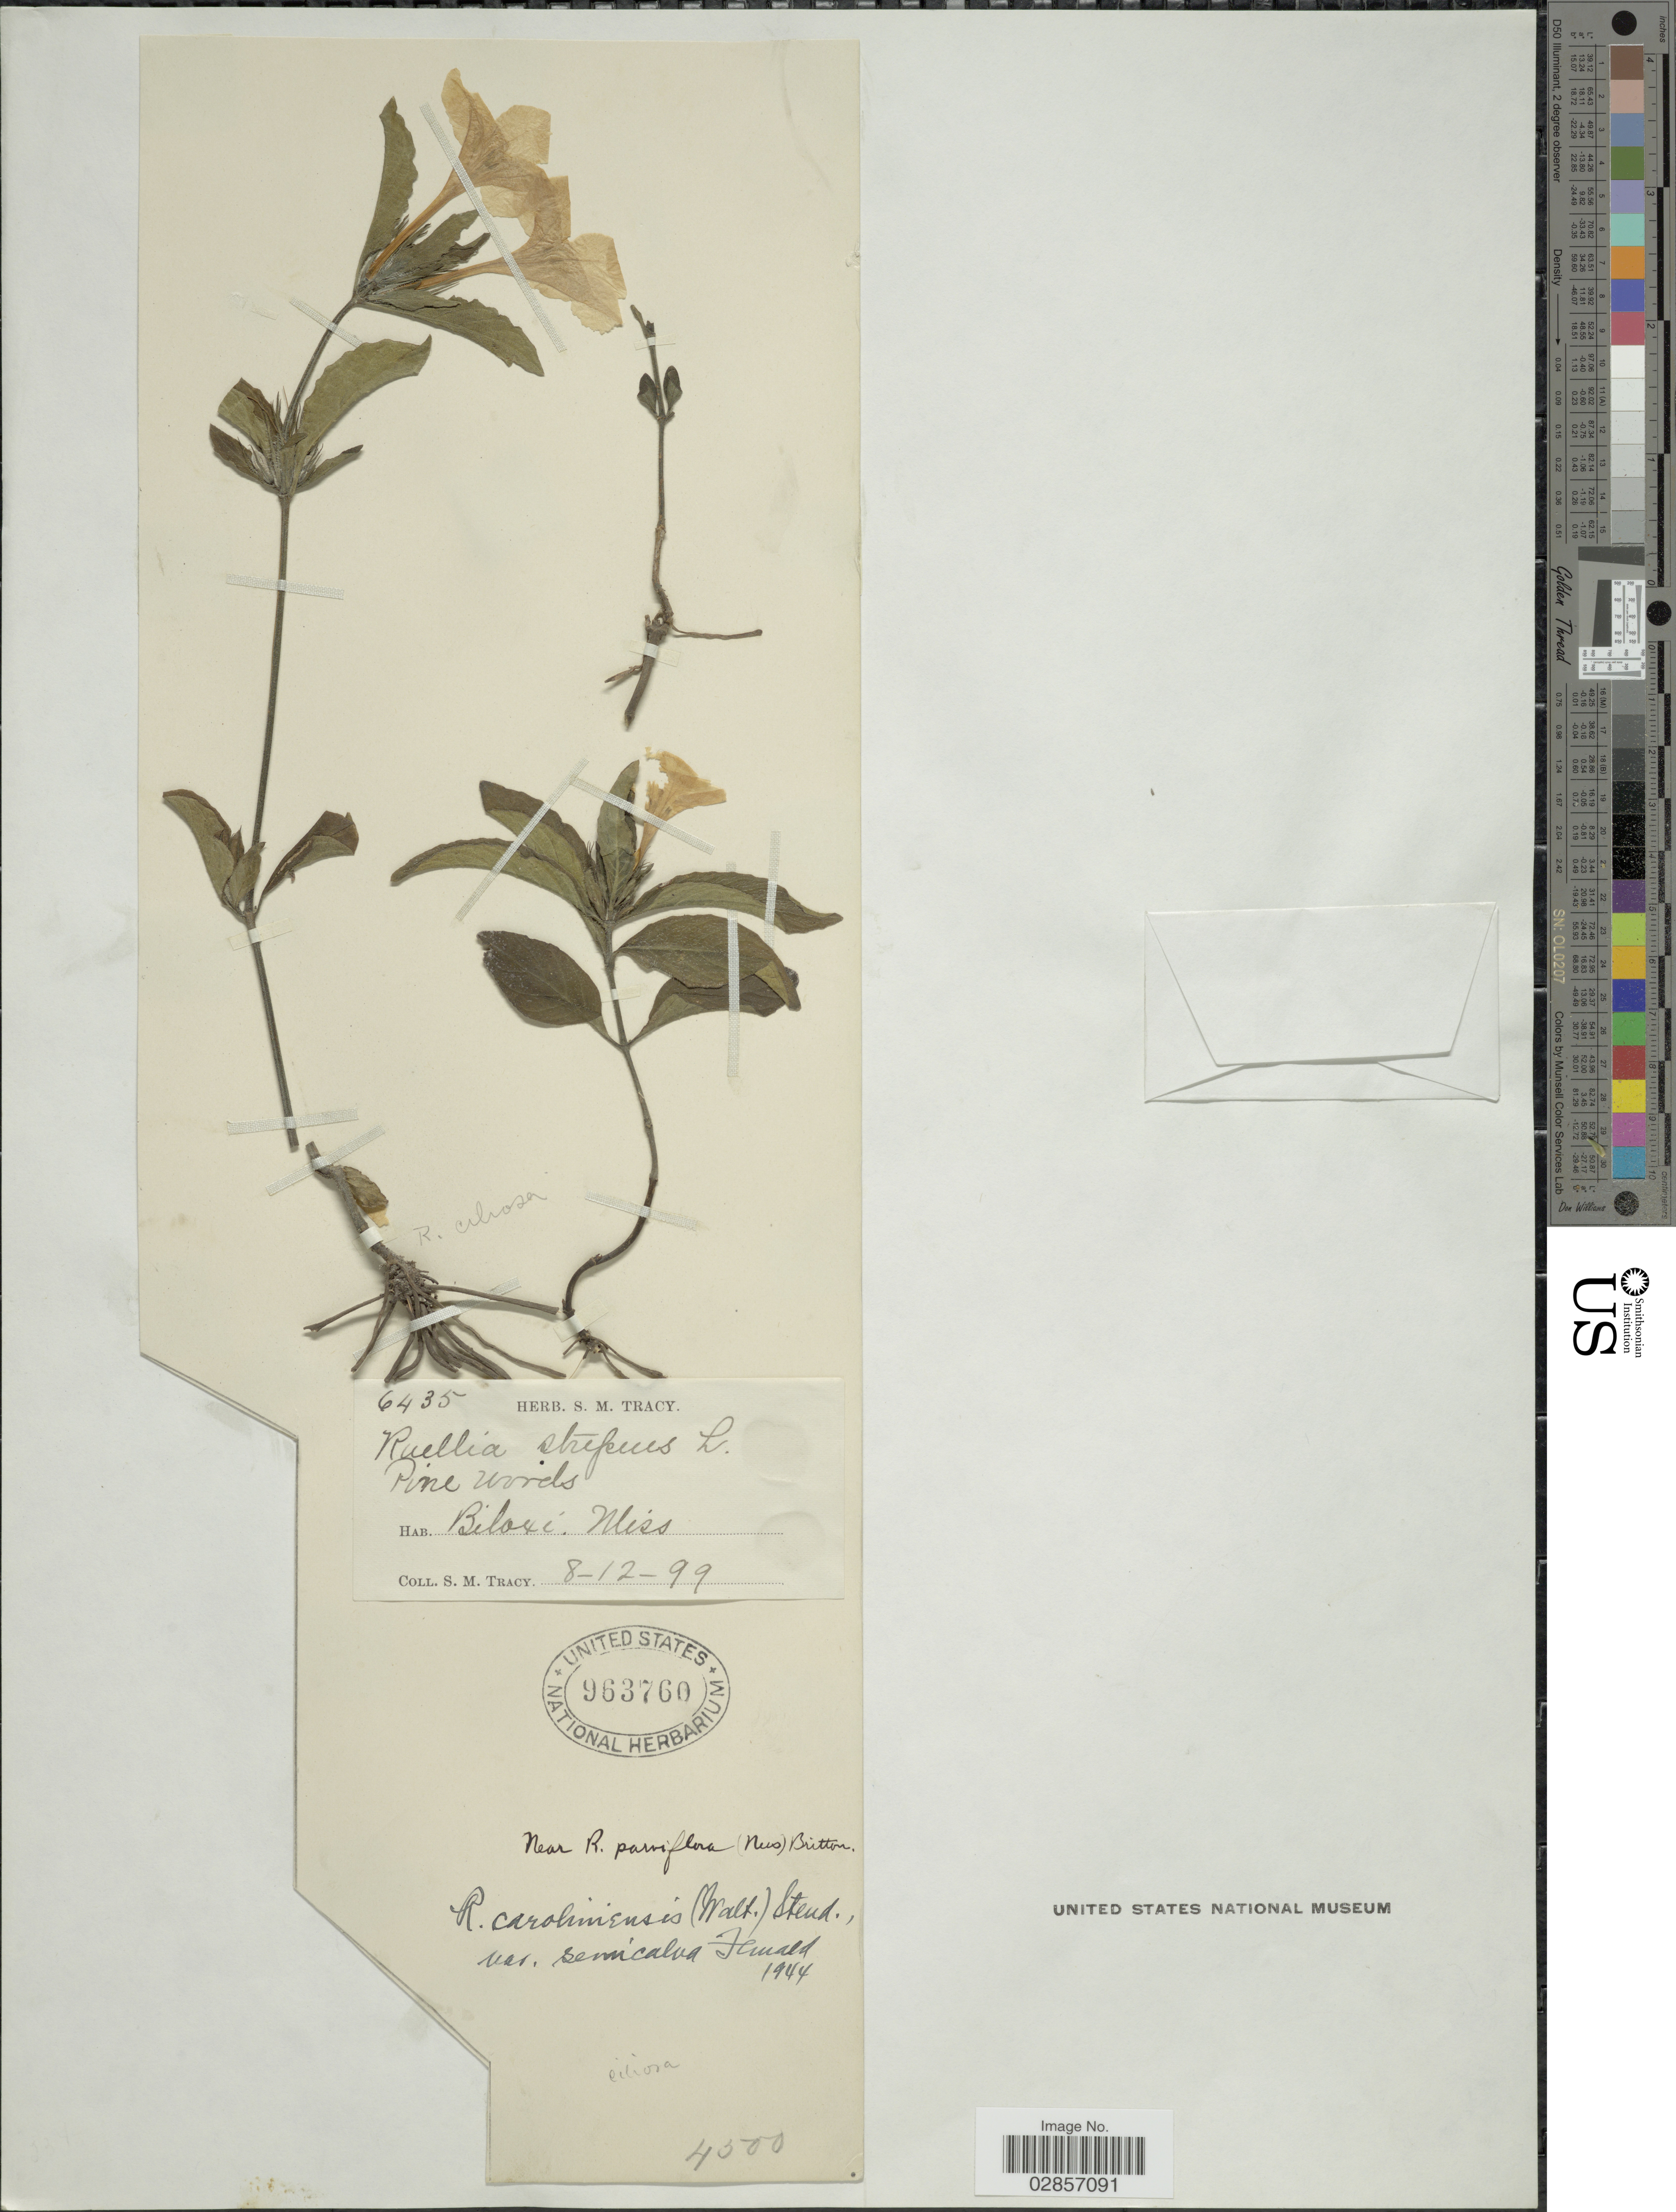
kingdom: Plantae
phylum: Tracheophyta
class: Magnoliopsida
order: Lamiales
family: Acanthaceae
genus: Ruellia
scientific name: Ruellia caroliniensis var. semicalva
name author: Fernald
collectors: S. M. Tracy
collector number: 6435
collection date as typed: Transcribed d/m/y: 12/8/99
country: United States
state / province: Mississippi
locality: Pine woods, Biloxi, Miss.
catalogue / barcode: US 963760